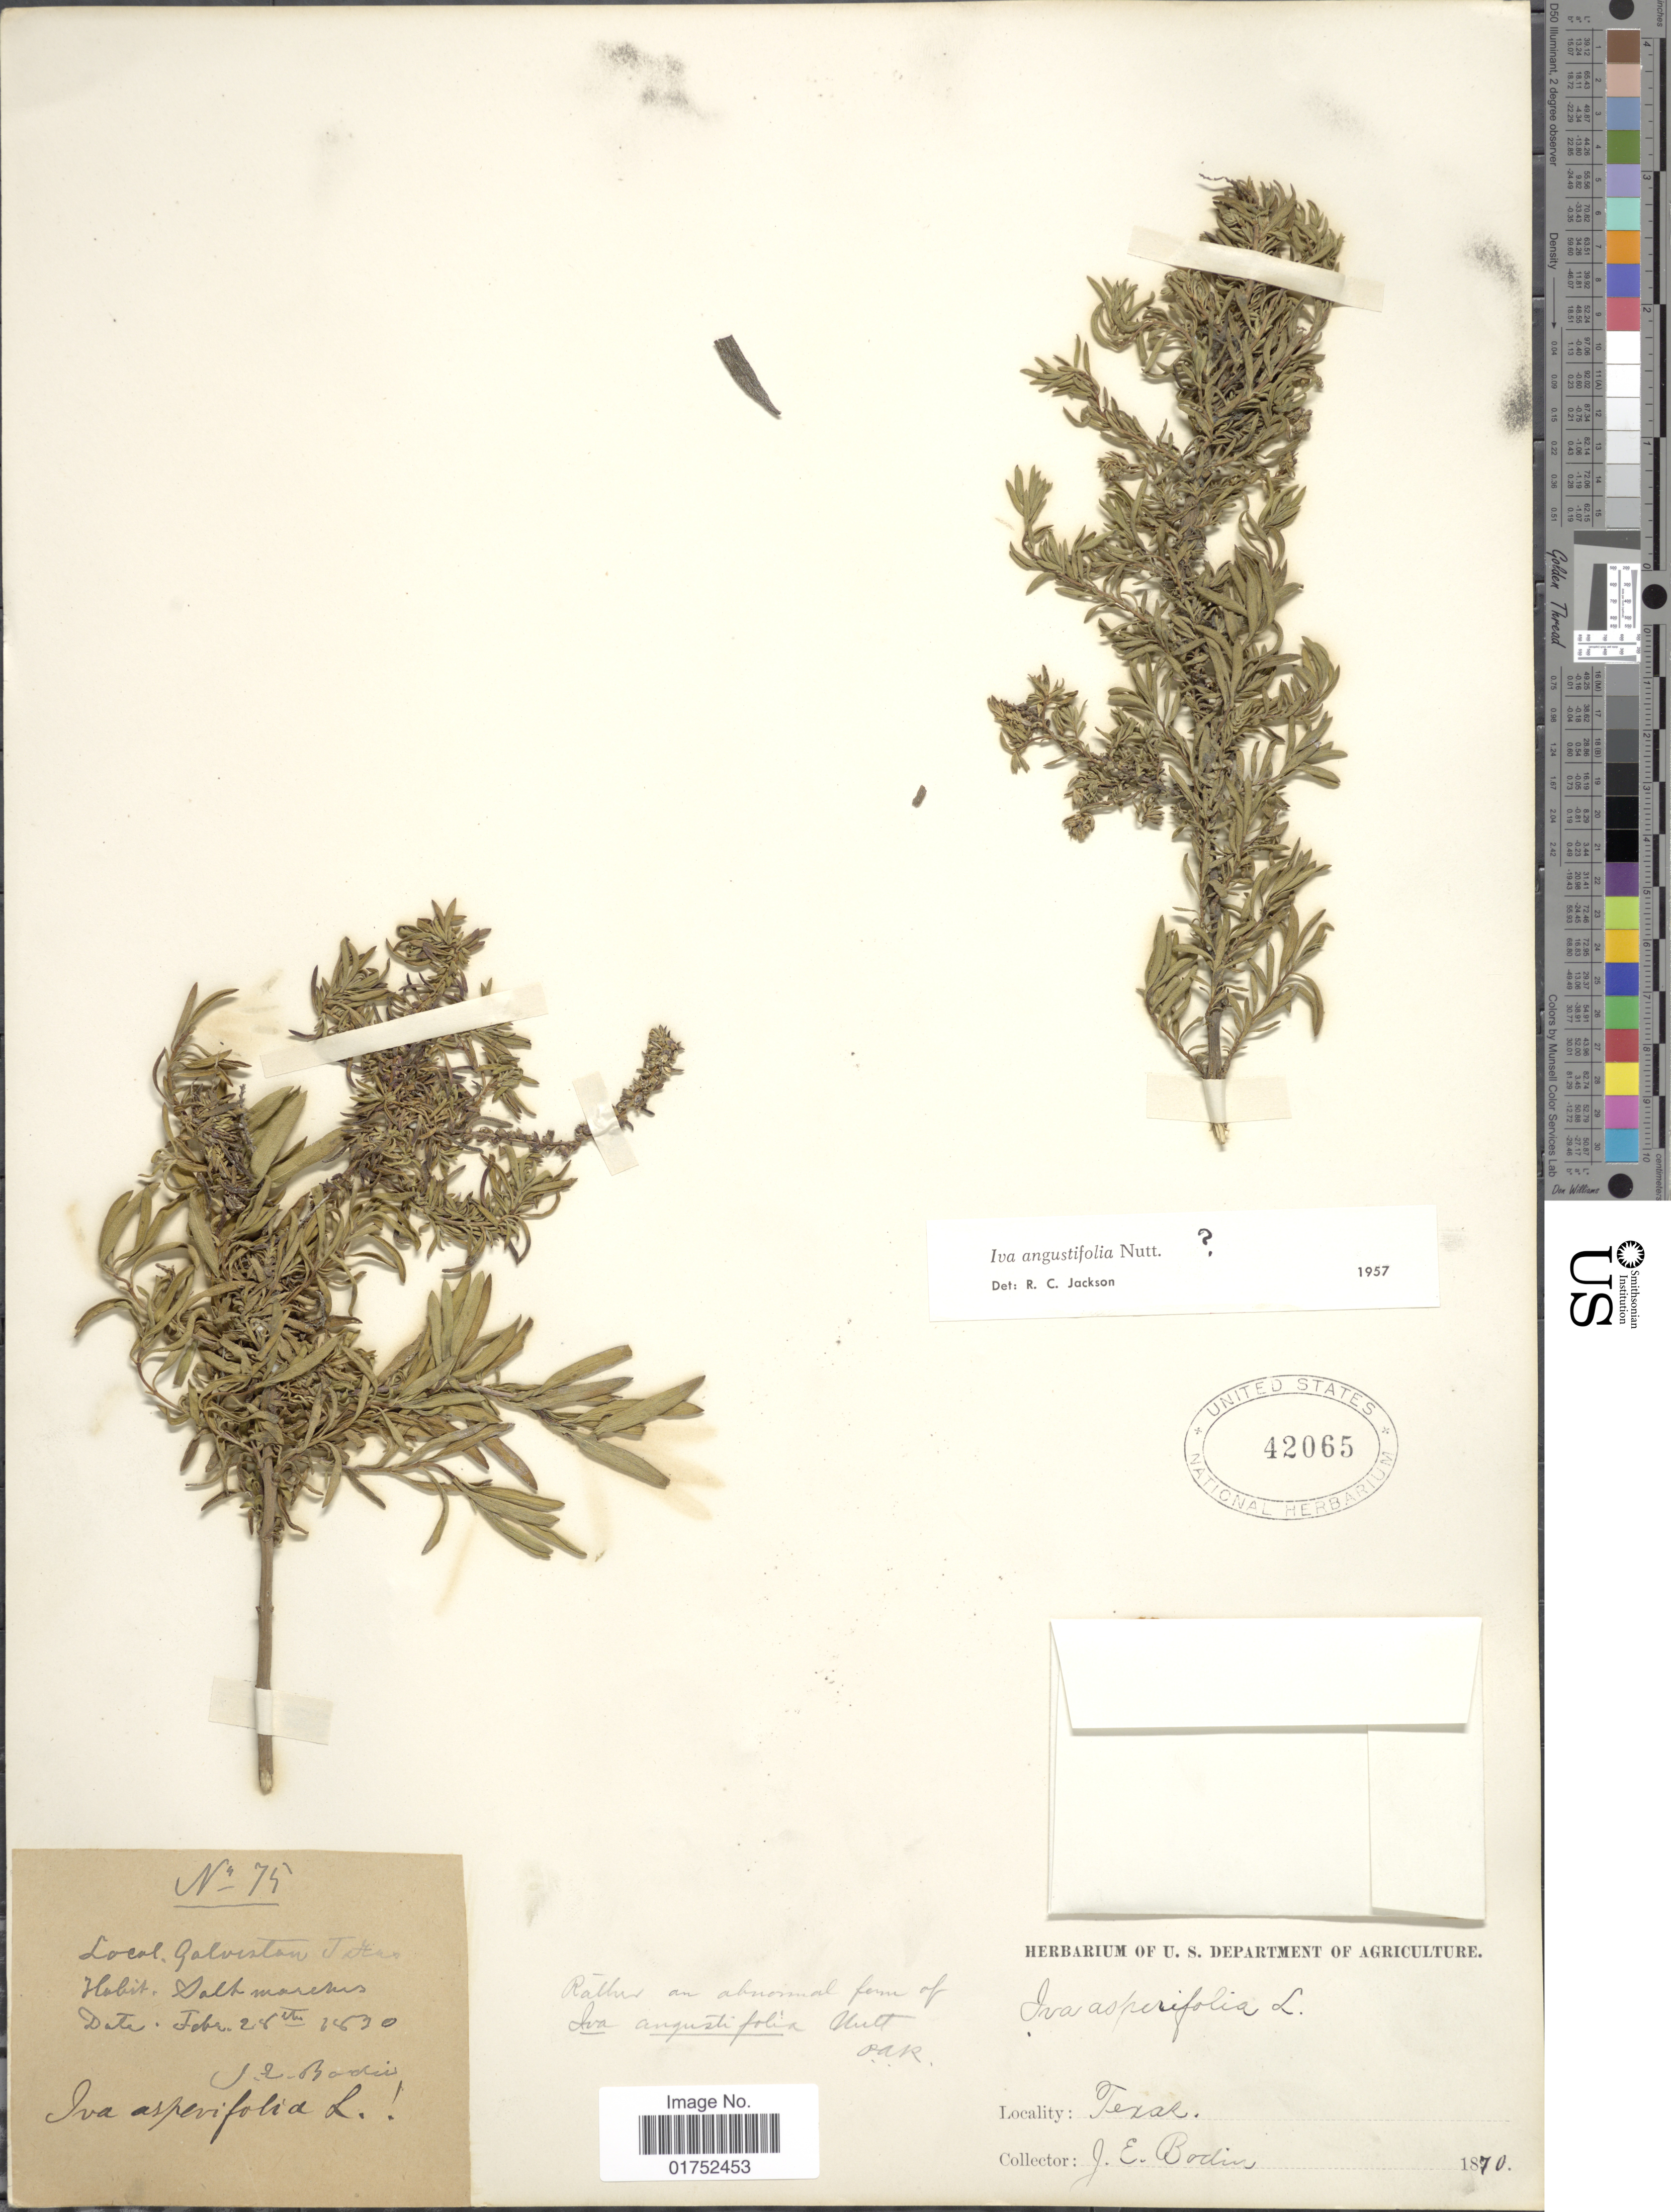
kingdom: Plantae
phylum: Tracheophyta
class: Magnoliopsida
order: Asterales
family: Asteraceae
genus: Iva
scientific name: Iva angustifolia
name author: Nutt.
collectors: J. E. Bodin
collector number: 75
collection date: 1870-02-28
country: United States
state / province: Texas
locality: Galveston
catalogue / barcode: US 42065